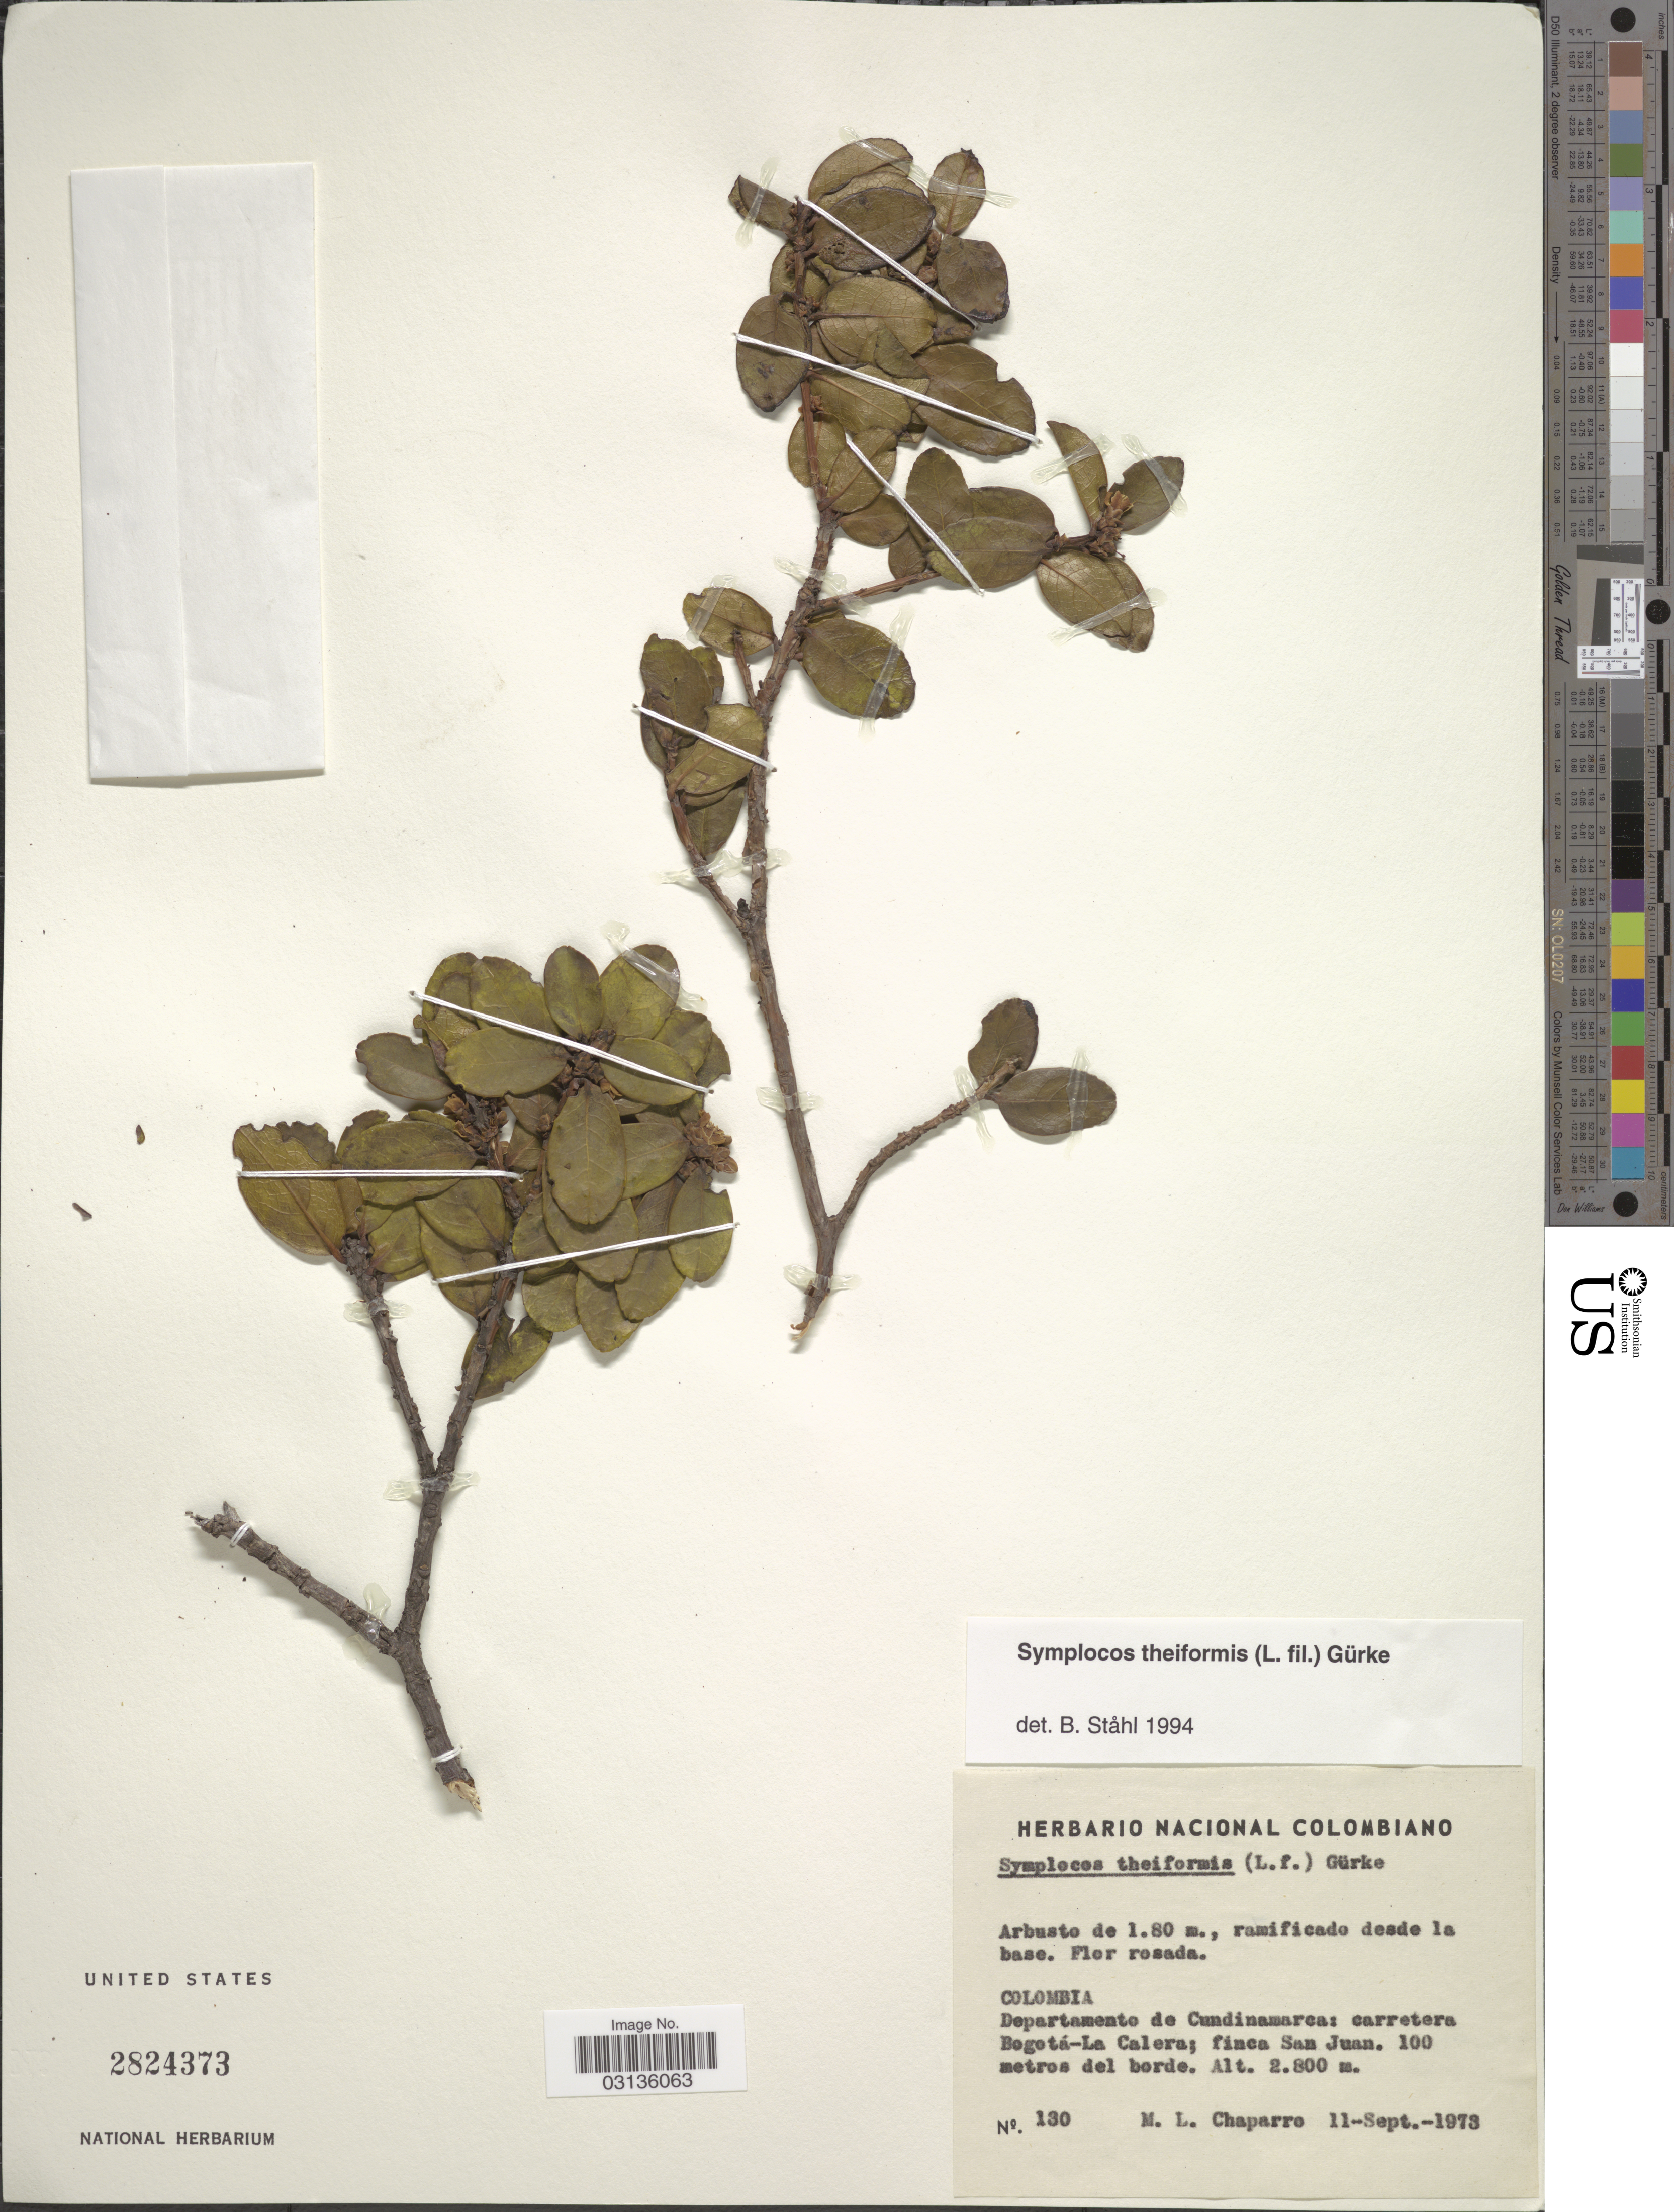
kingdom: Plantae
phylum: Tracheophyta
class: Magnoliopsida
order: Ericales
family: Symplocaceae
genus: Symplocos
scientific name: Symplocos theiformis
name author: (L. f.) Oken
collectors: M. Chaparro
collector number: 130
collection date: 1973-09-11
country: Colombia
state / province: Cundinamarca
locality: Departamento de Cundinamarca: carretera Bogotá-La Calera; finca San Juan. 100 metros del borde.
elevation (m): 2800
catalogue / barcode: US 2824373